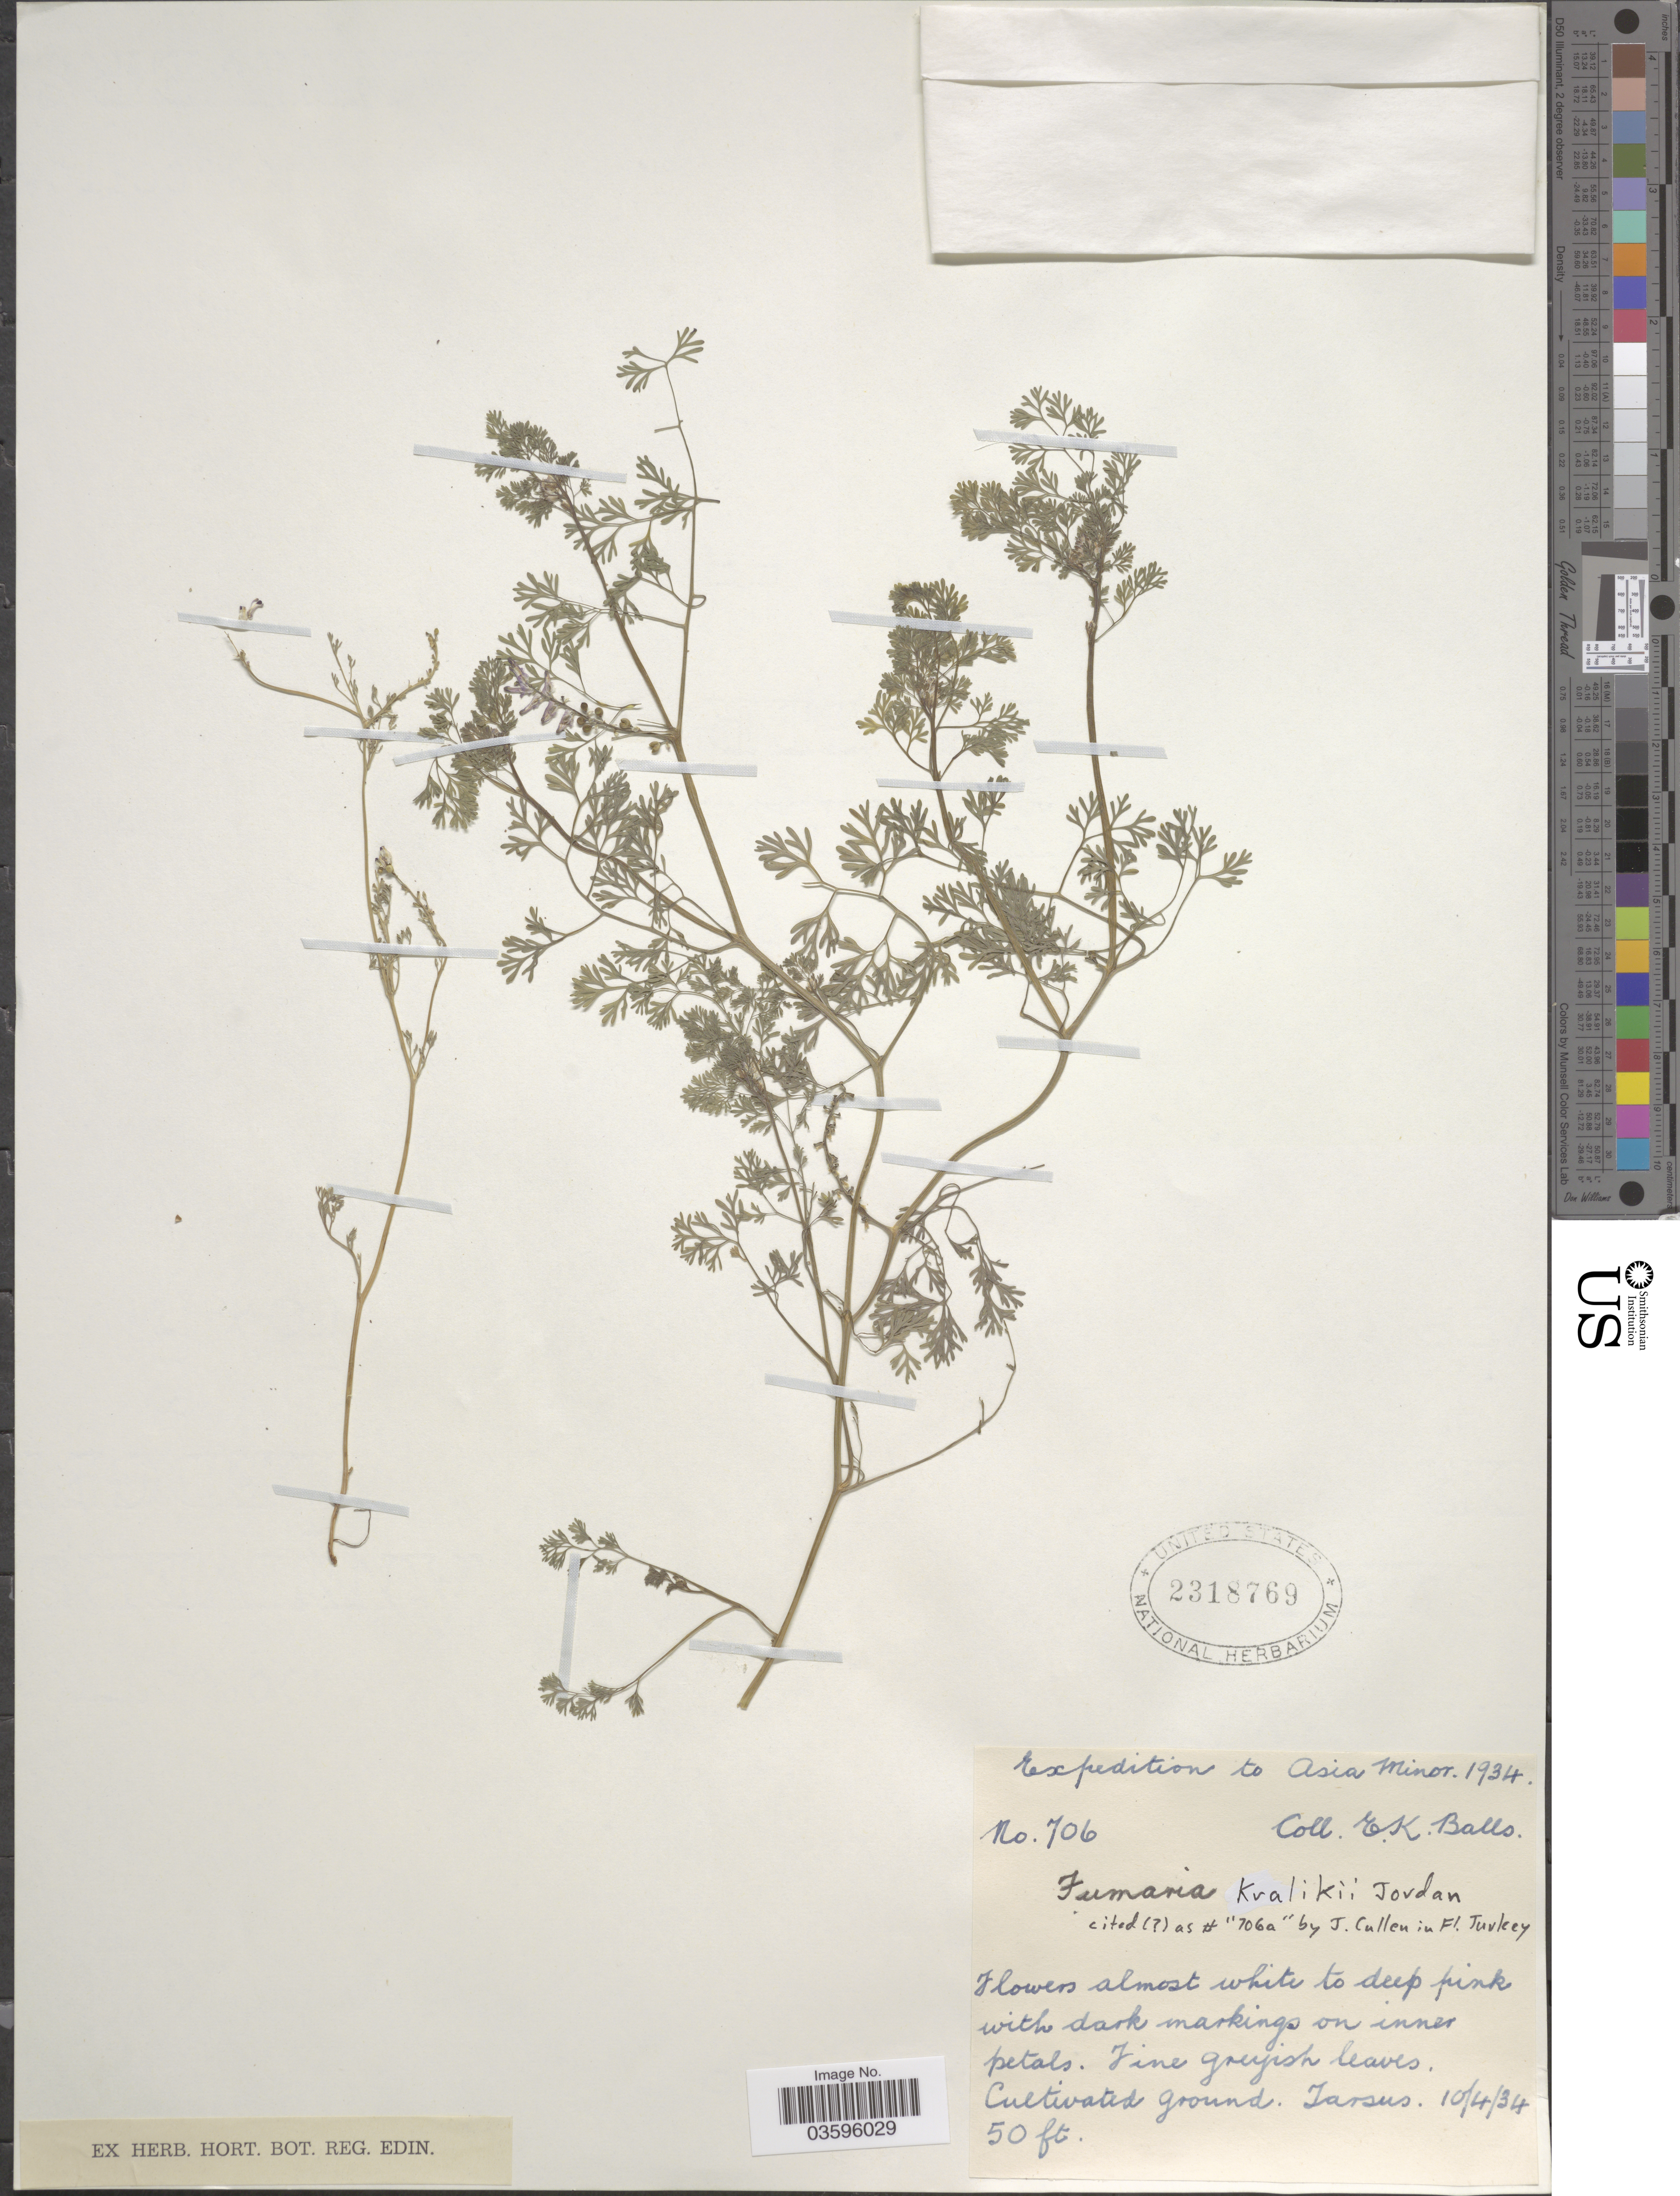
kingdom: Plantae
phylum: Tracheophyta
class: Magnoliopsida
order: Ranunculales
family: Papaveraceae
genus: Fumaria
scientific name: Fumaria kralikii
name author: Jord.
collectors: E. K. Balls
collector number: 706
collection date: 1934-04-10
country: Turkey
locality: Asia Minor. Cultivated ground. Tarsus.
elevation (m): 15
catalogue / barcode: US 2318769